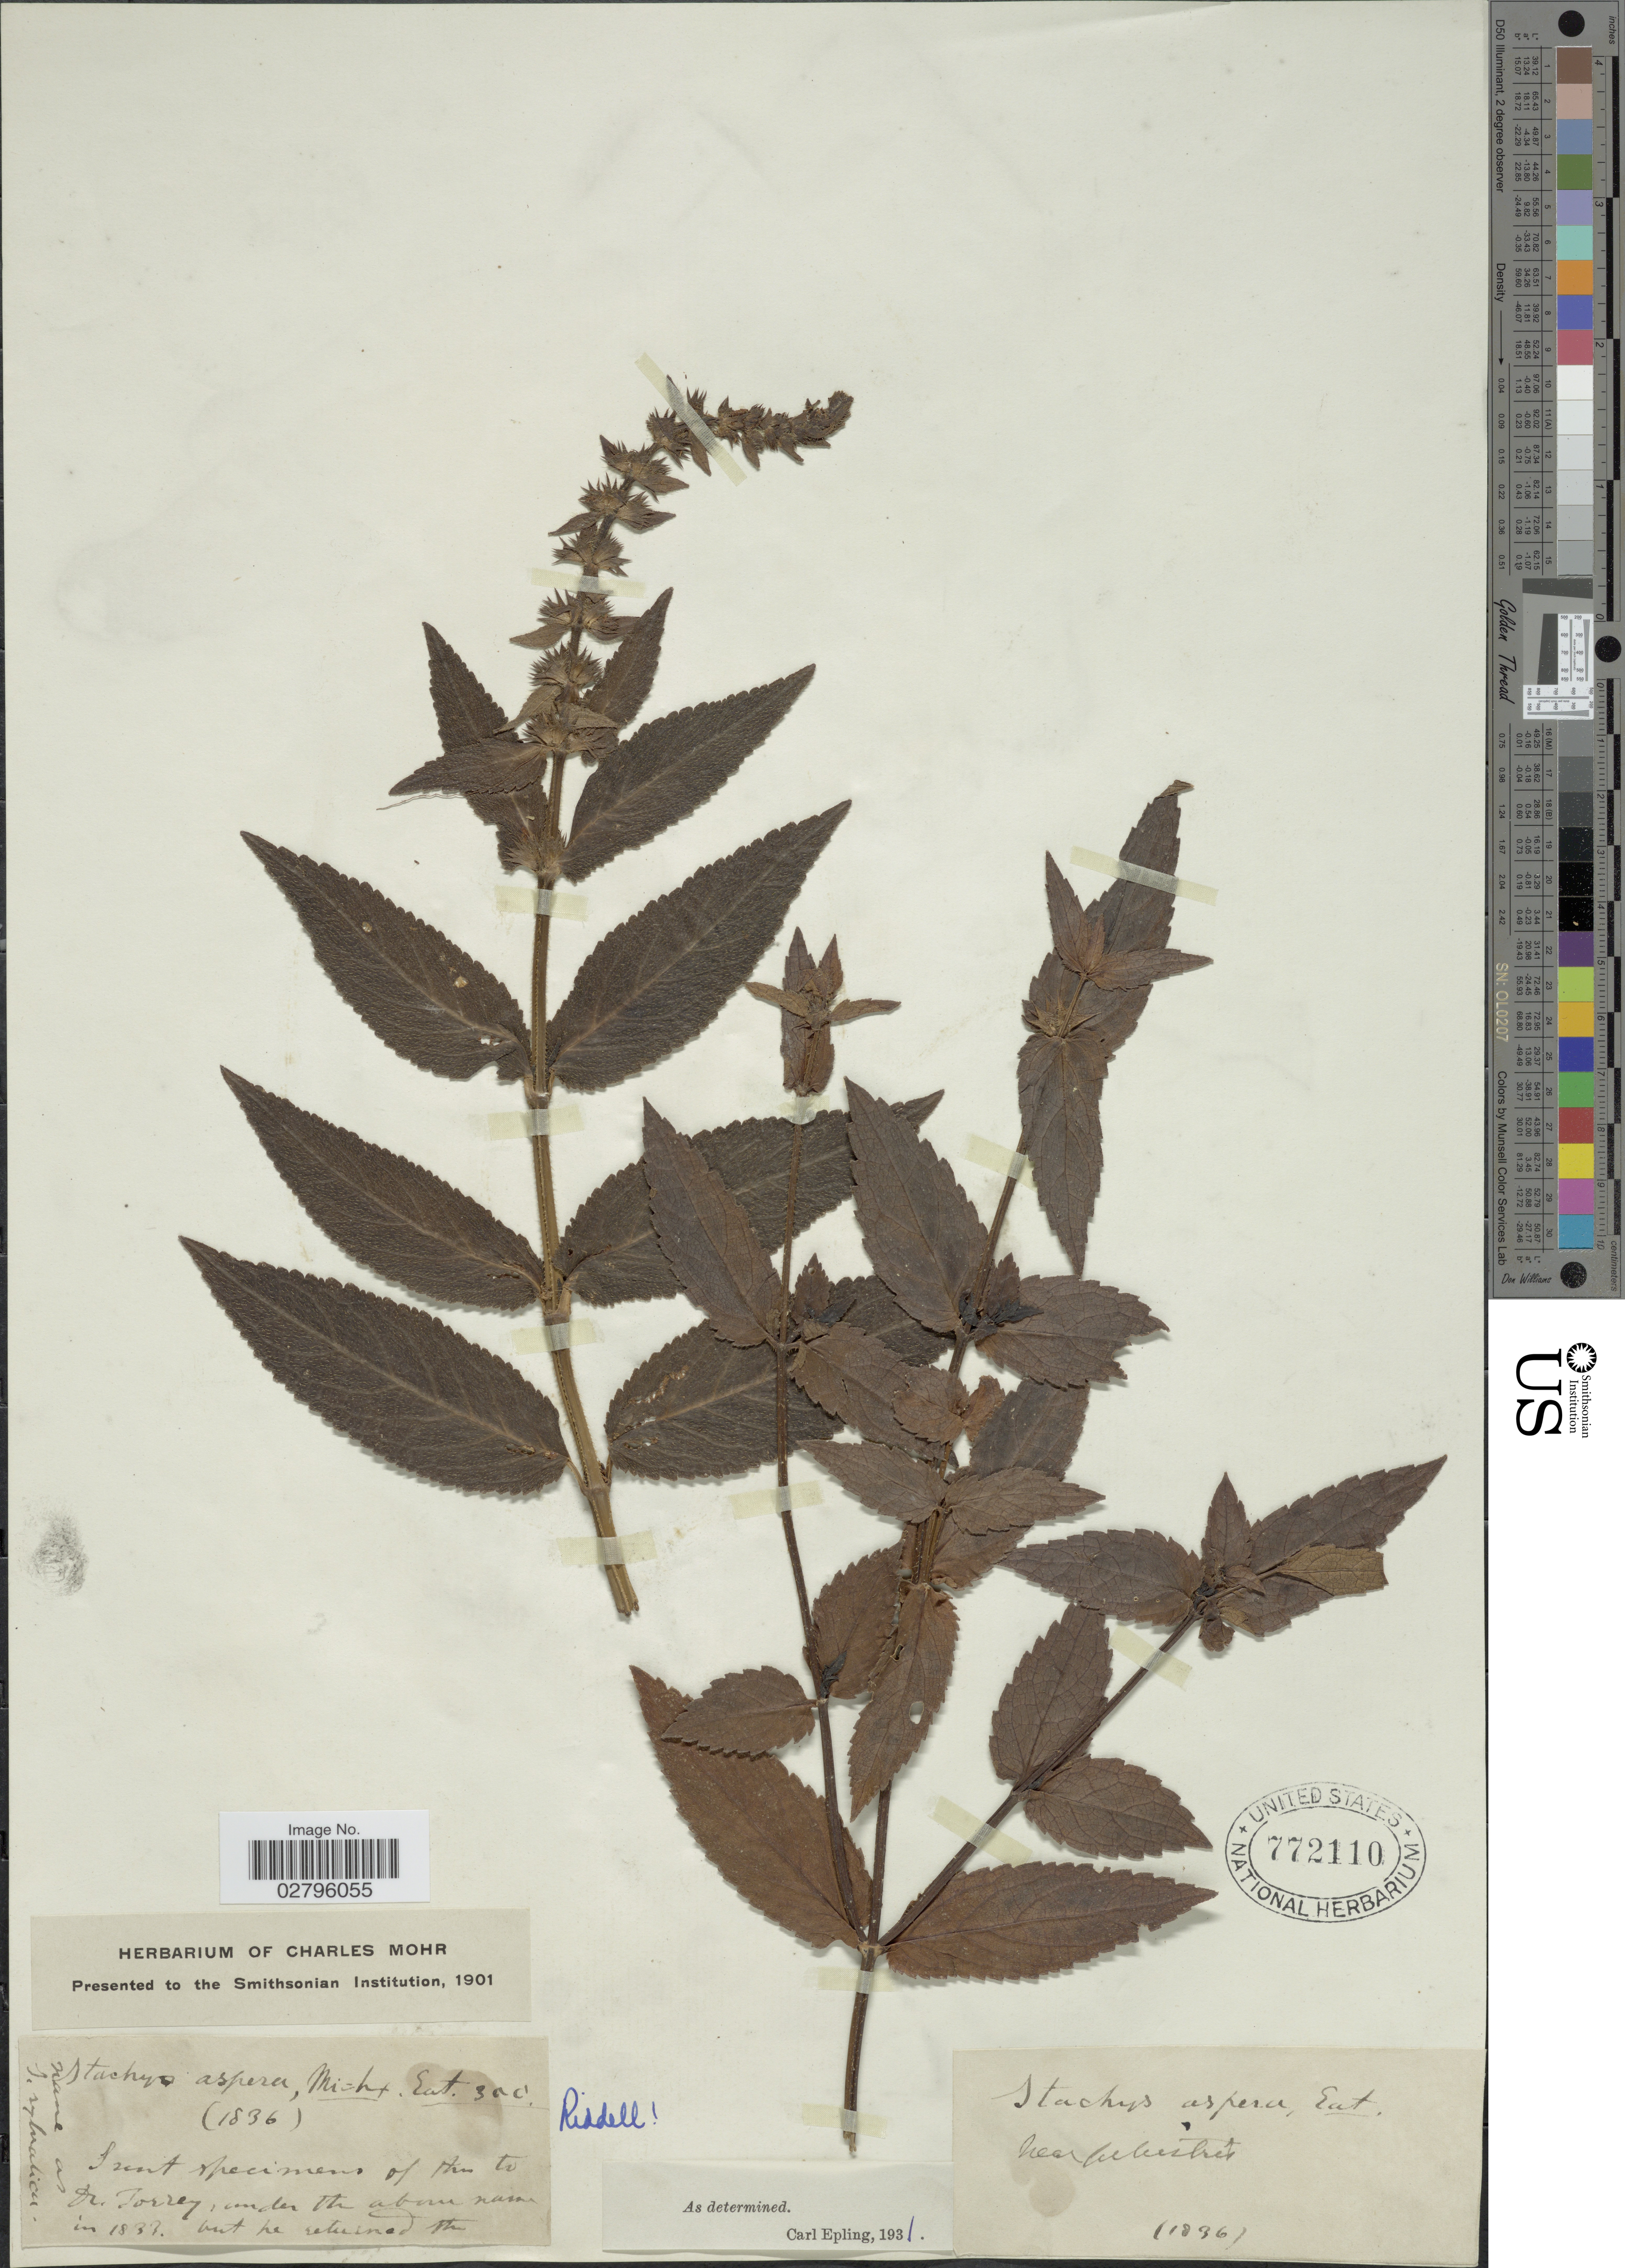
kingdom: Plantae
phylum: Tracheophyta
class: Magnoliopsida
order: Lamiales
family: Lamiaceae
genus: Stachys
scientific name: Stachys aspera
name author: Michx.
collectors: J. Torrey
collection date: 1833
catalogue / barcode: US 772110